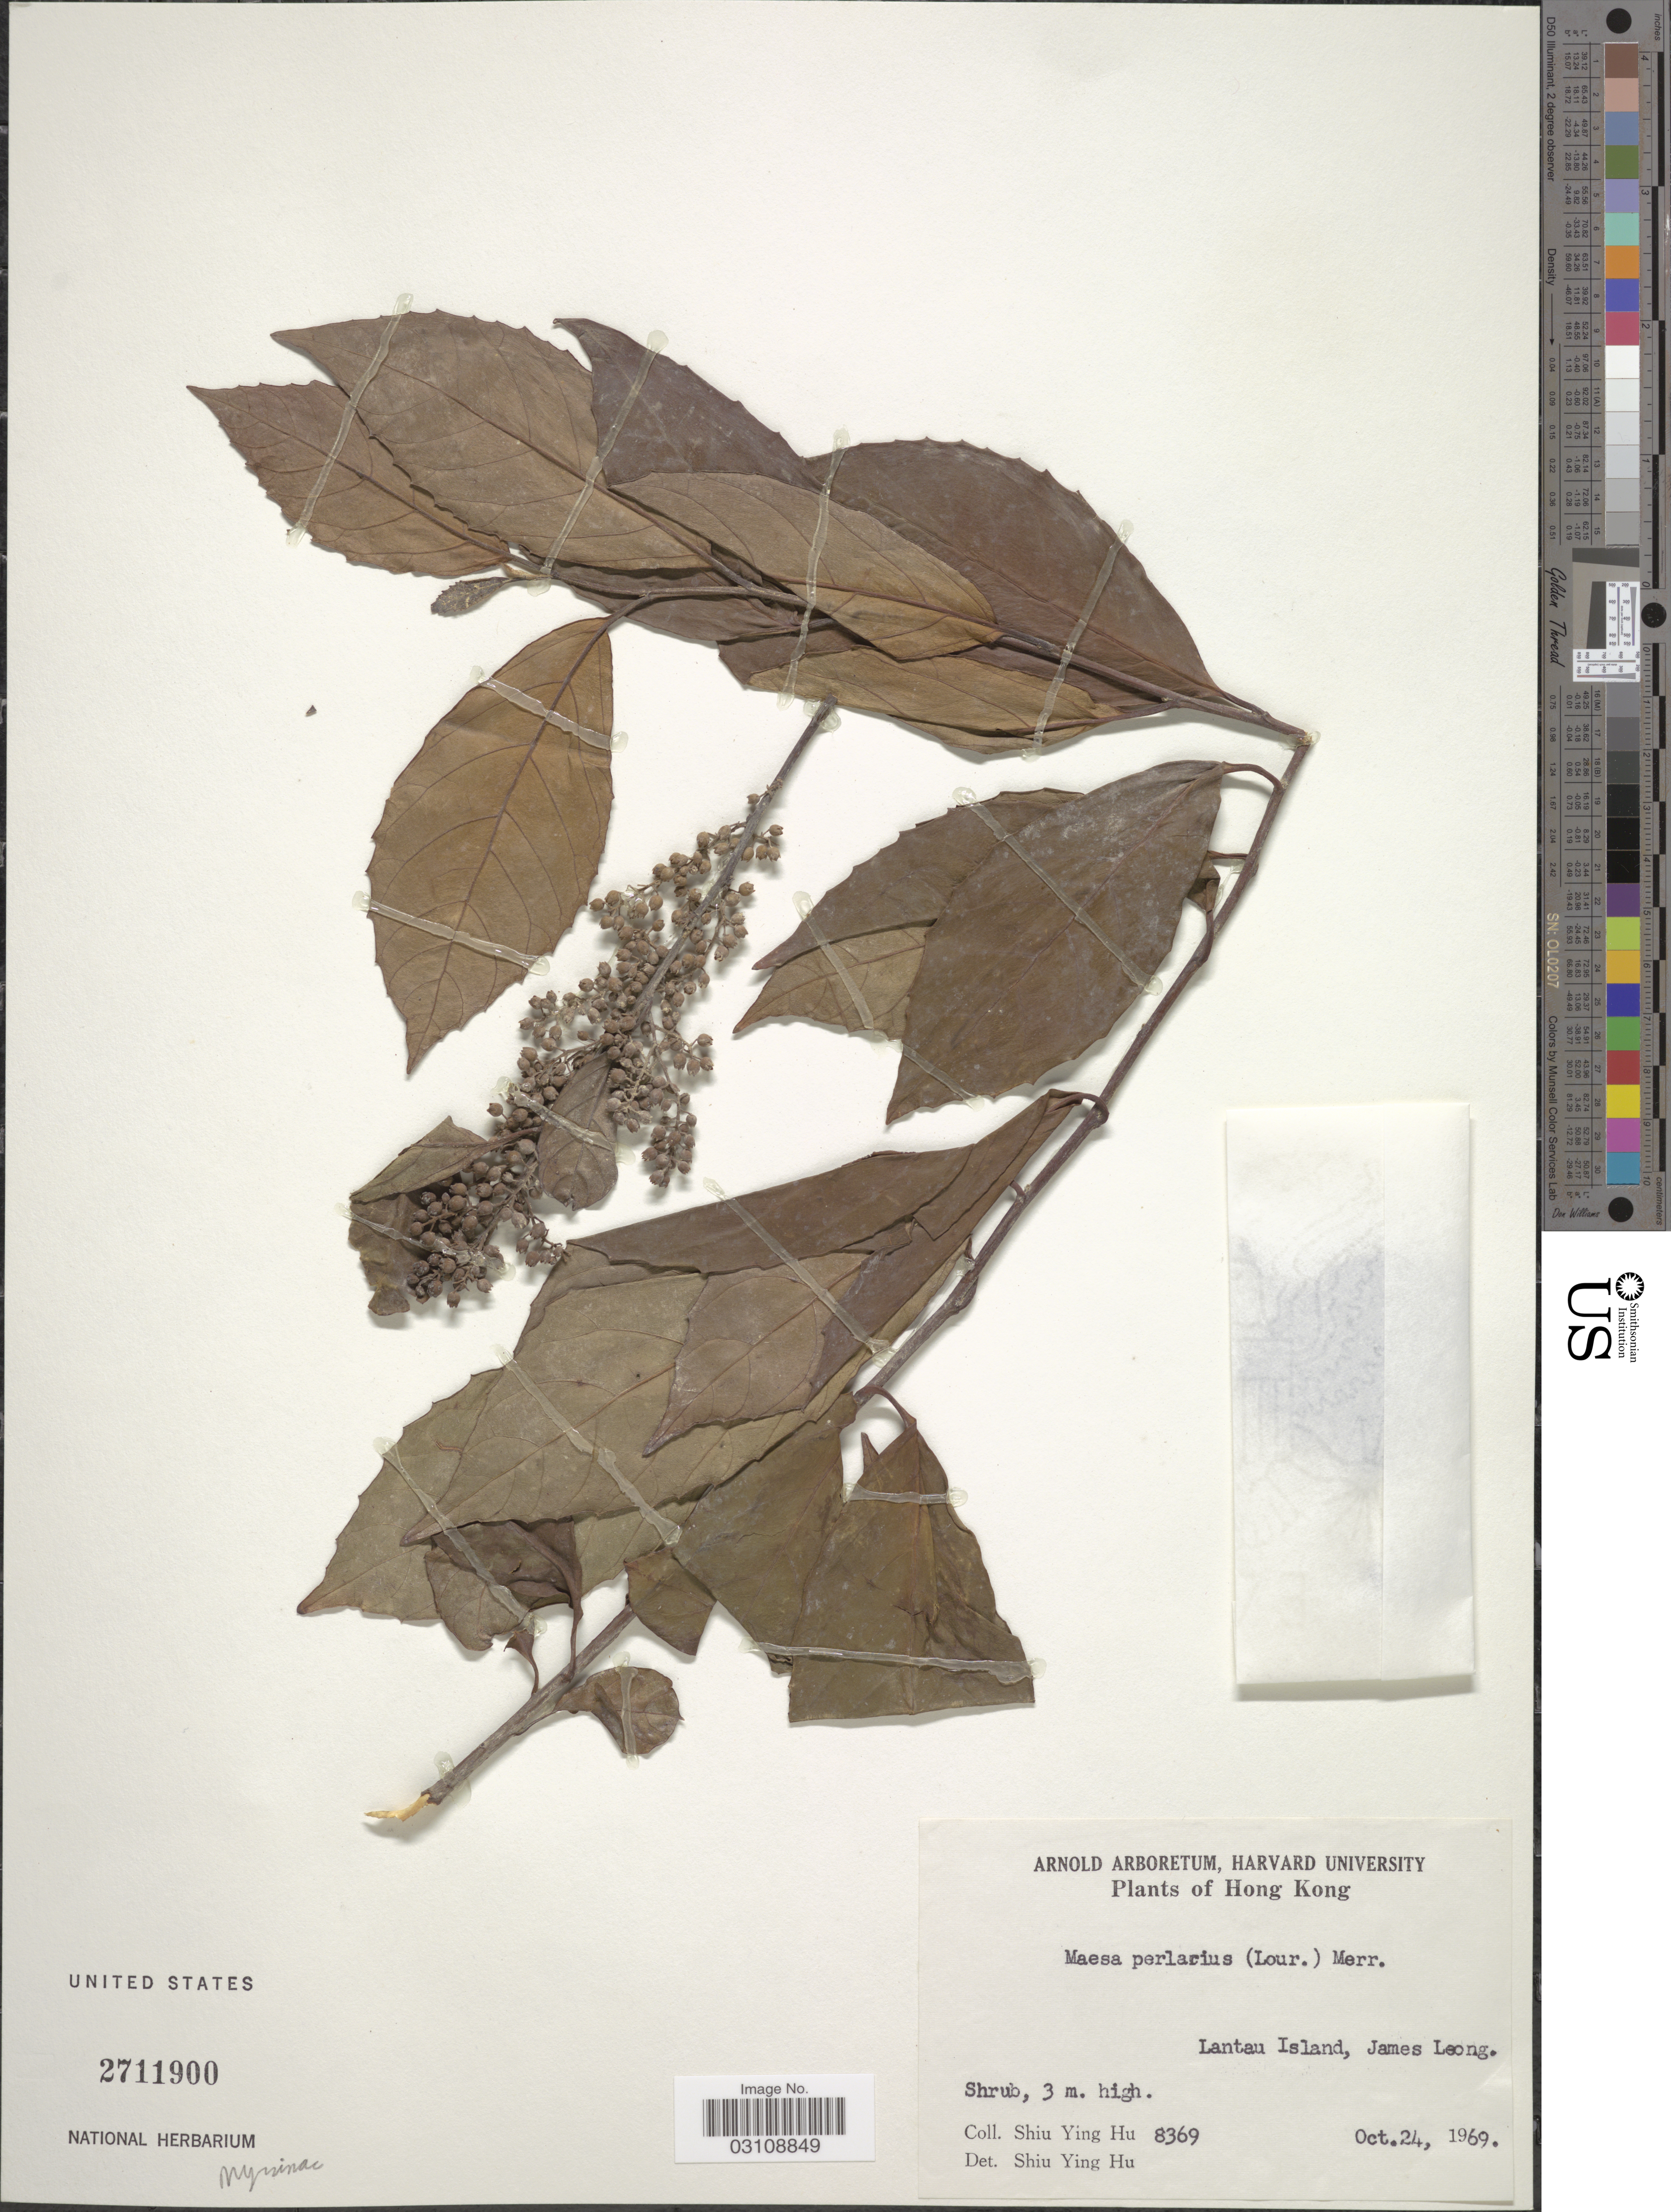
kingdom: Plantae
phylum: Tracheophyta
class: Magnoliopsida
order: Ericales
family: Primulaceae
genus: Maesa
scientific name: Maesa perlaria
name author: (Lour.) Merr.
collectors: S. Y. Hu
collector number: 8369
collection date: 1969-10-24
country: China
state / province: Hong Kong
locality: Lantau Island, James Leong.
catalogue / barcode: US 2711900